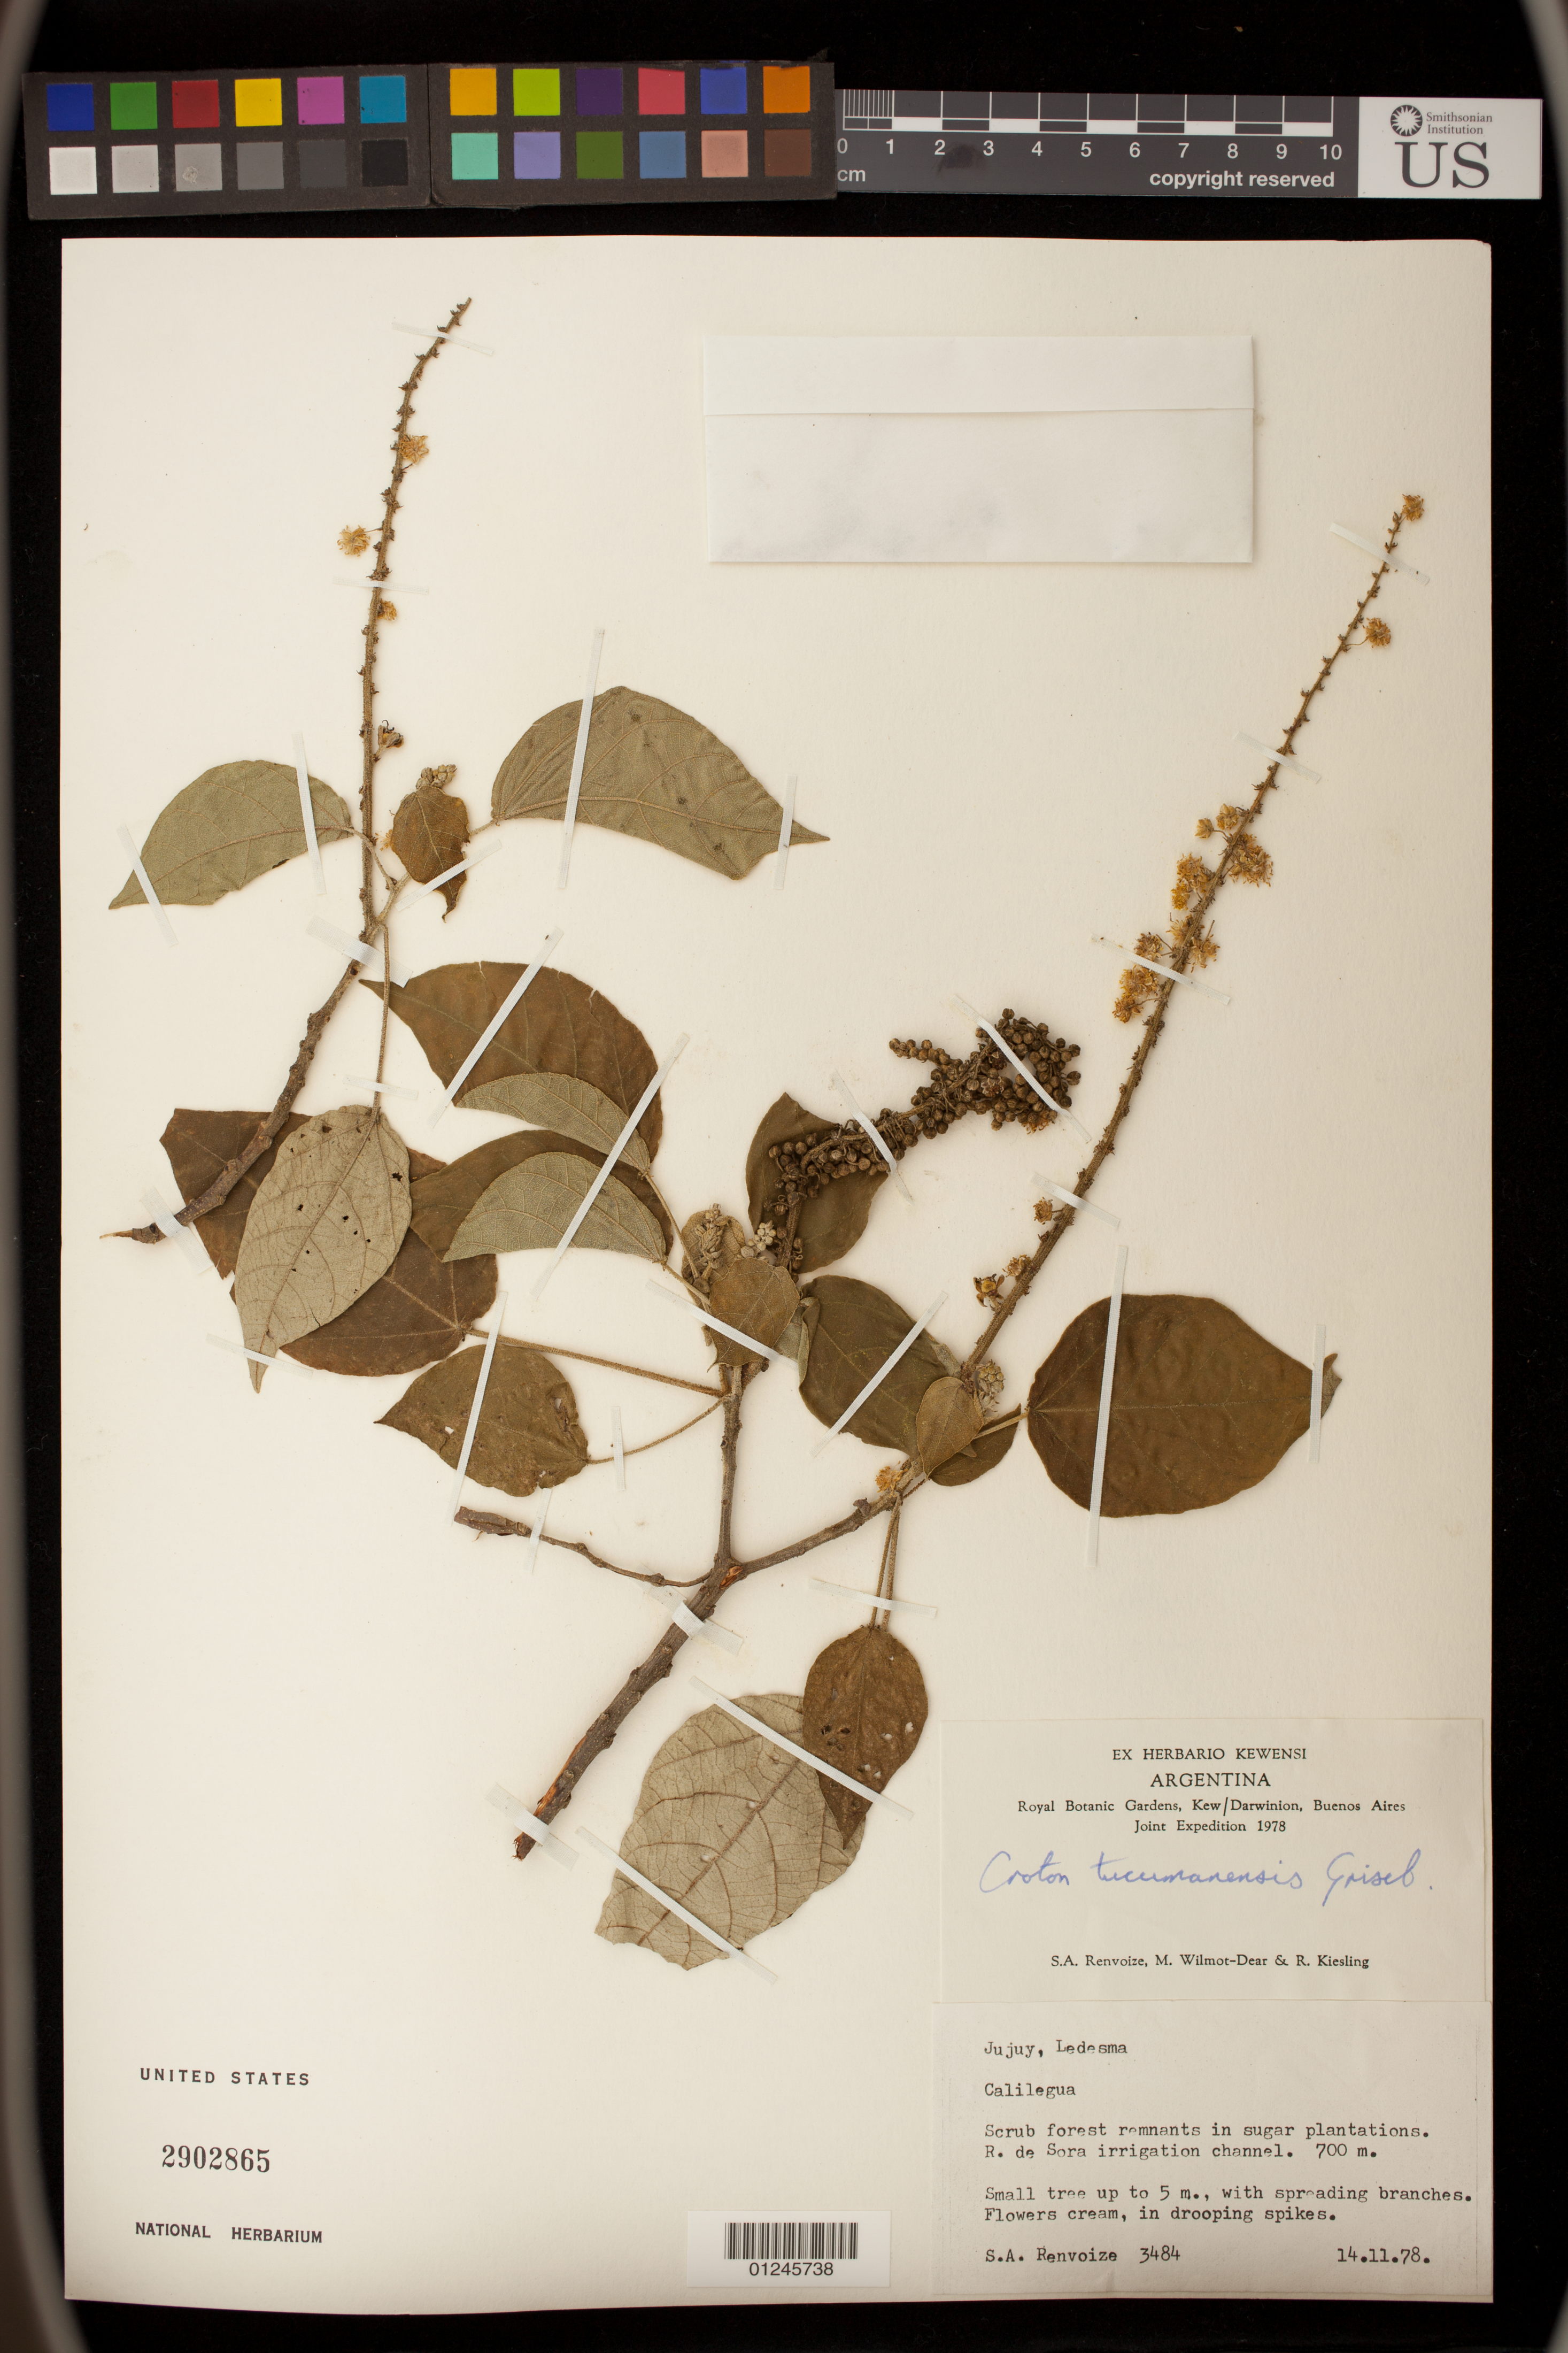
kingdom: Plantae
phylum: Tracheophyta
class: Magnoliopsida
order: Malpighiales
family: Euphorbiaceae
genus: Croton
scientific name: Croton sarcopetalus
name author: Müll. Arg.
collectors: S. A. Renvoize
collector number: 3484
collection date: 1978-11-14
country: Argentina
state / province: Jujuy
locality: Ledesma.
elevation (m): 700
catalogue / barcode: US 2902865